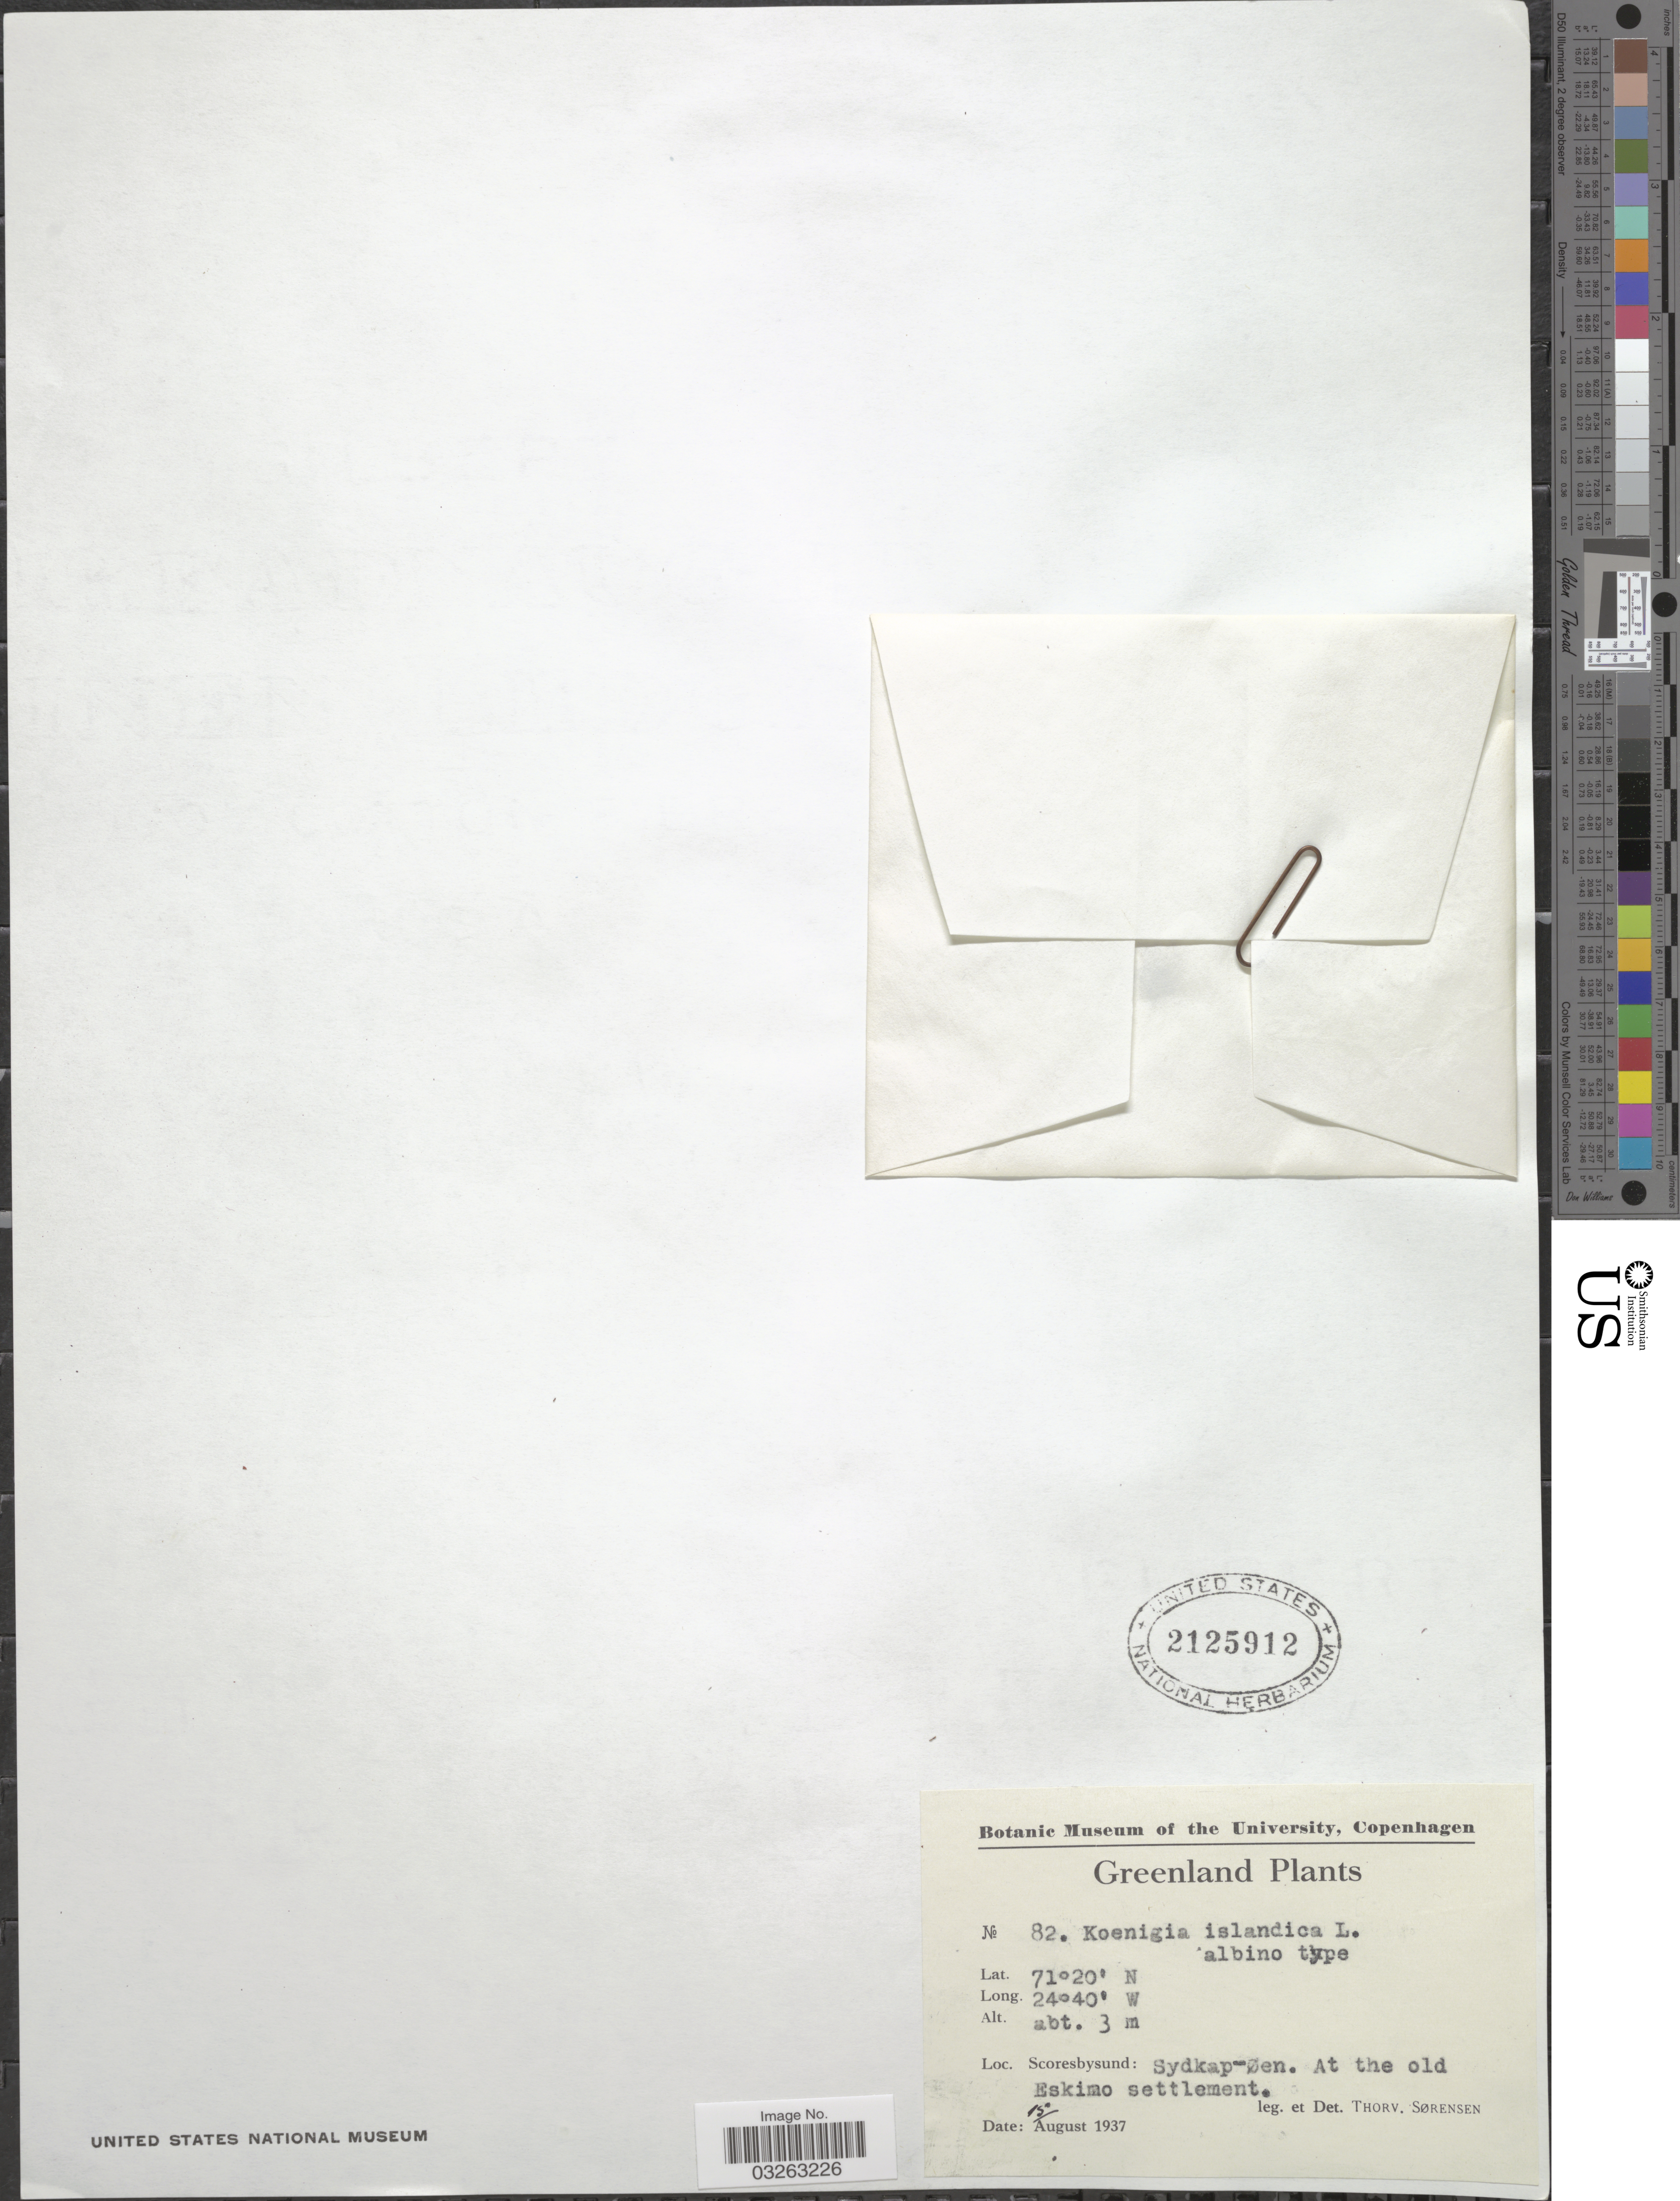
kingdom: Plantae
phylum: Tracheophyta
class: Magnoliopsida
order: Caryophyllales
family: Polygonaceae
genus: Koenigia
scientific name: Koenigia islandica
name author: L.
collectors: T. Sorensen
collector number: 82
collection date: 1937-08-15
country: Greenland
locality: Scoresbysund: Sydkap-Øen. At the old Eskimo settlement.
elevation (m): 3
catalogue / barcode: US 2125912